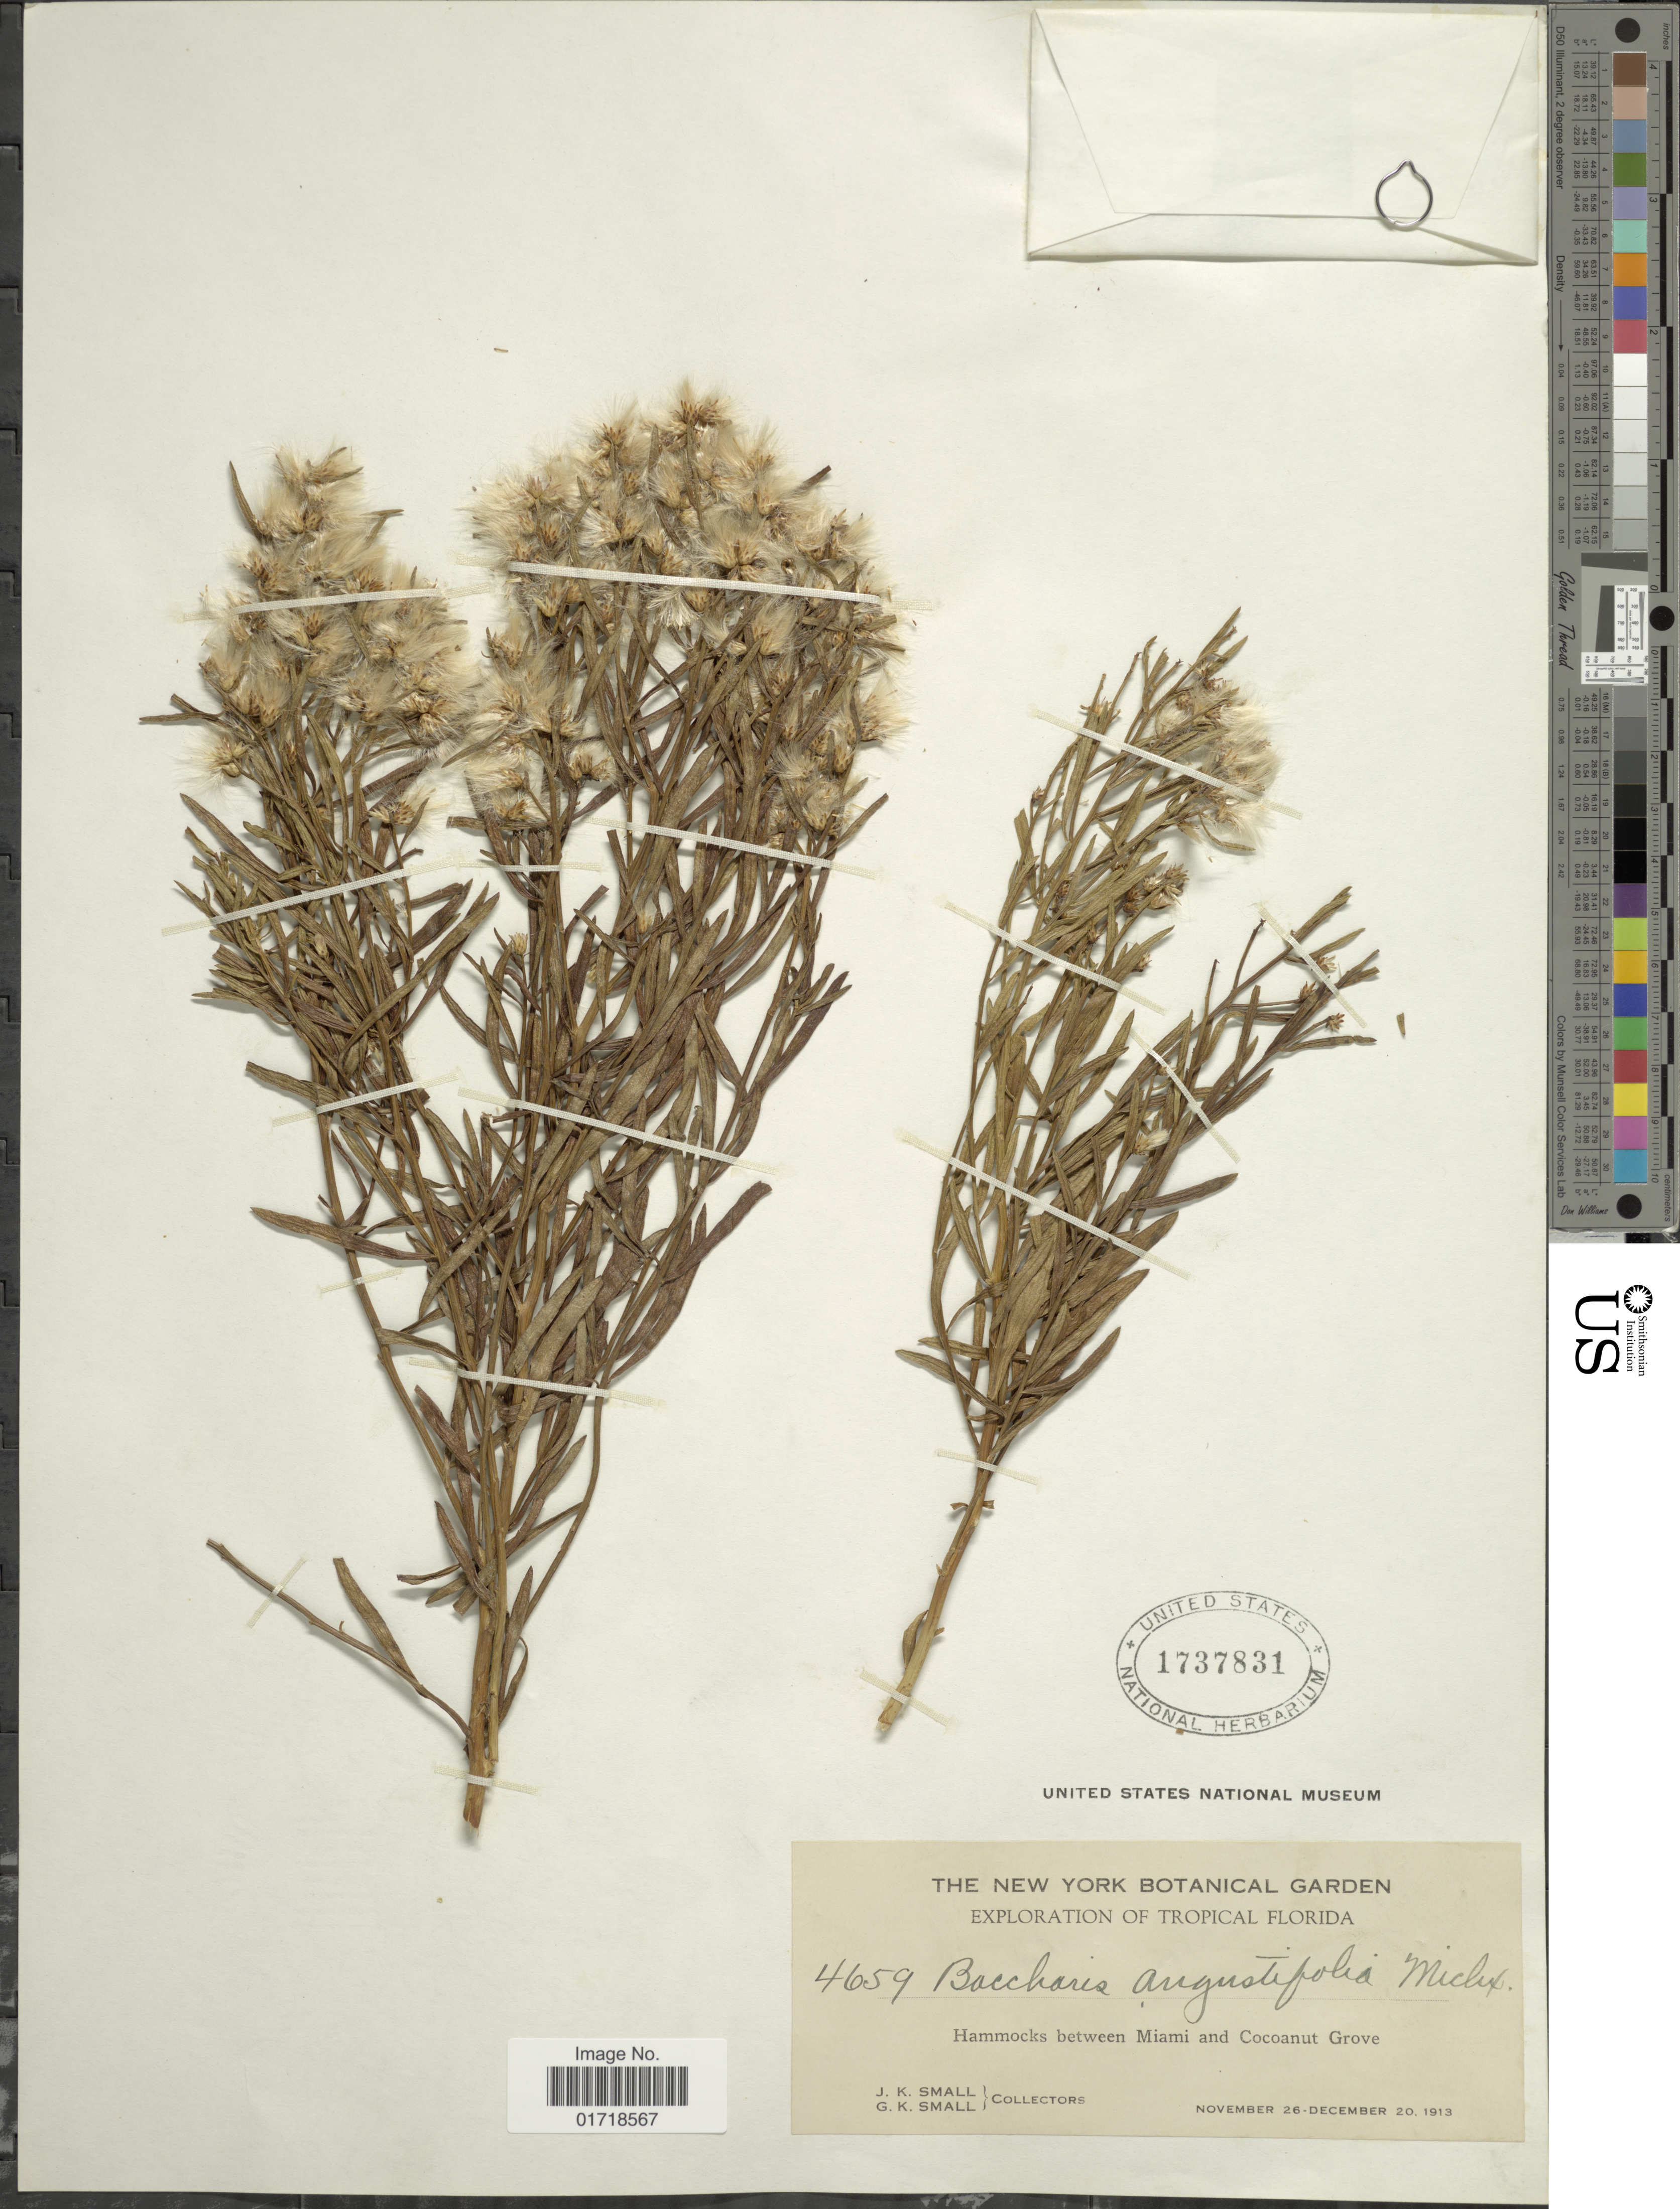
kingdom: Plantae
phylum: Tracheophyta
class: Magnoliopsida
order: Asterales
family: Asteraceae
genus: Baccharis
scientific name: Baccharis angustifolia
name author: Michx.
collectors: J. K. Small & G. K. Small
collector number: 4659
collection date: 1913-11-26/1913-12-20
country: United States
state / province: Florida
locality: Tropical Florida, Hammocks between Miami and Cocoanut Grove.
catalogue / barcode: US 1737831